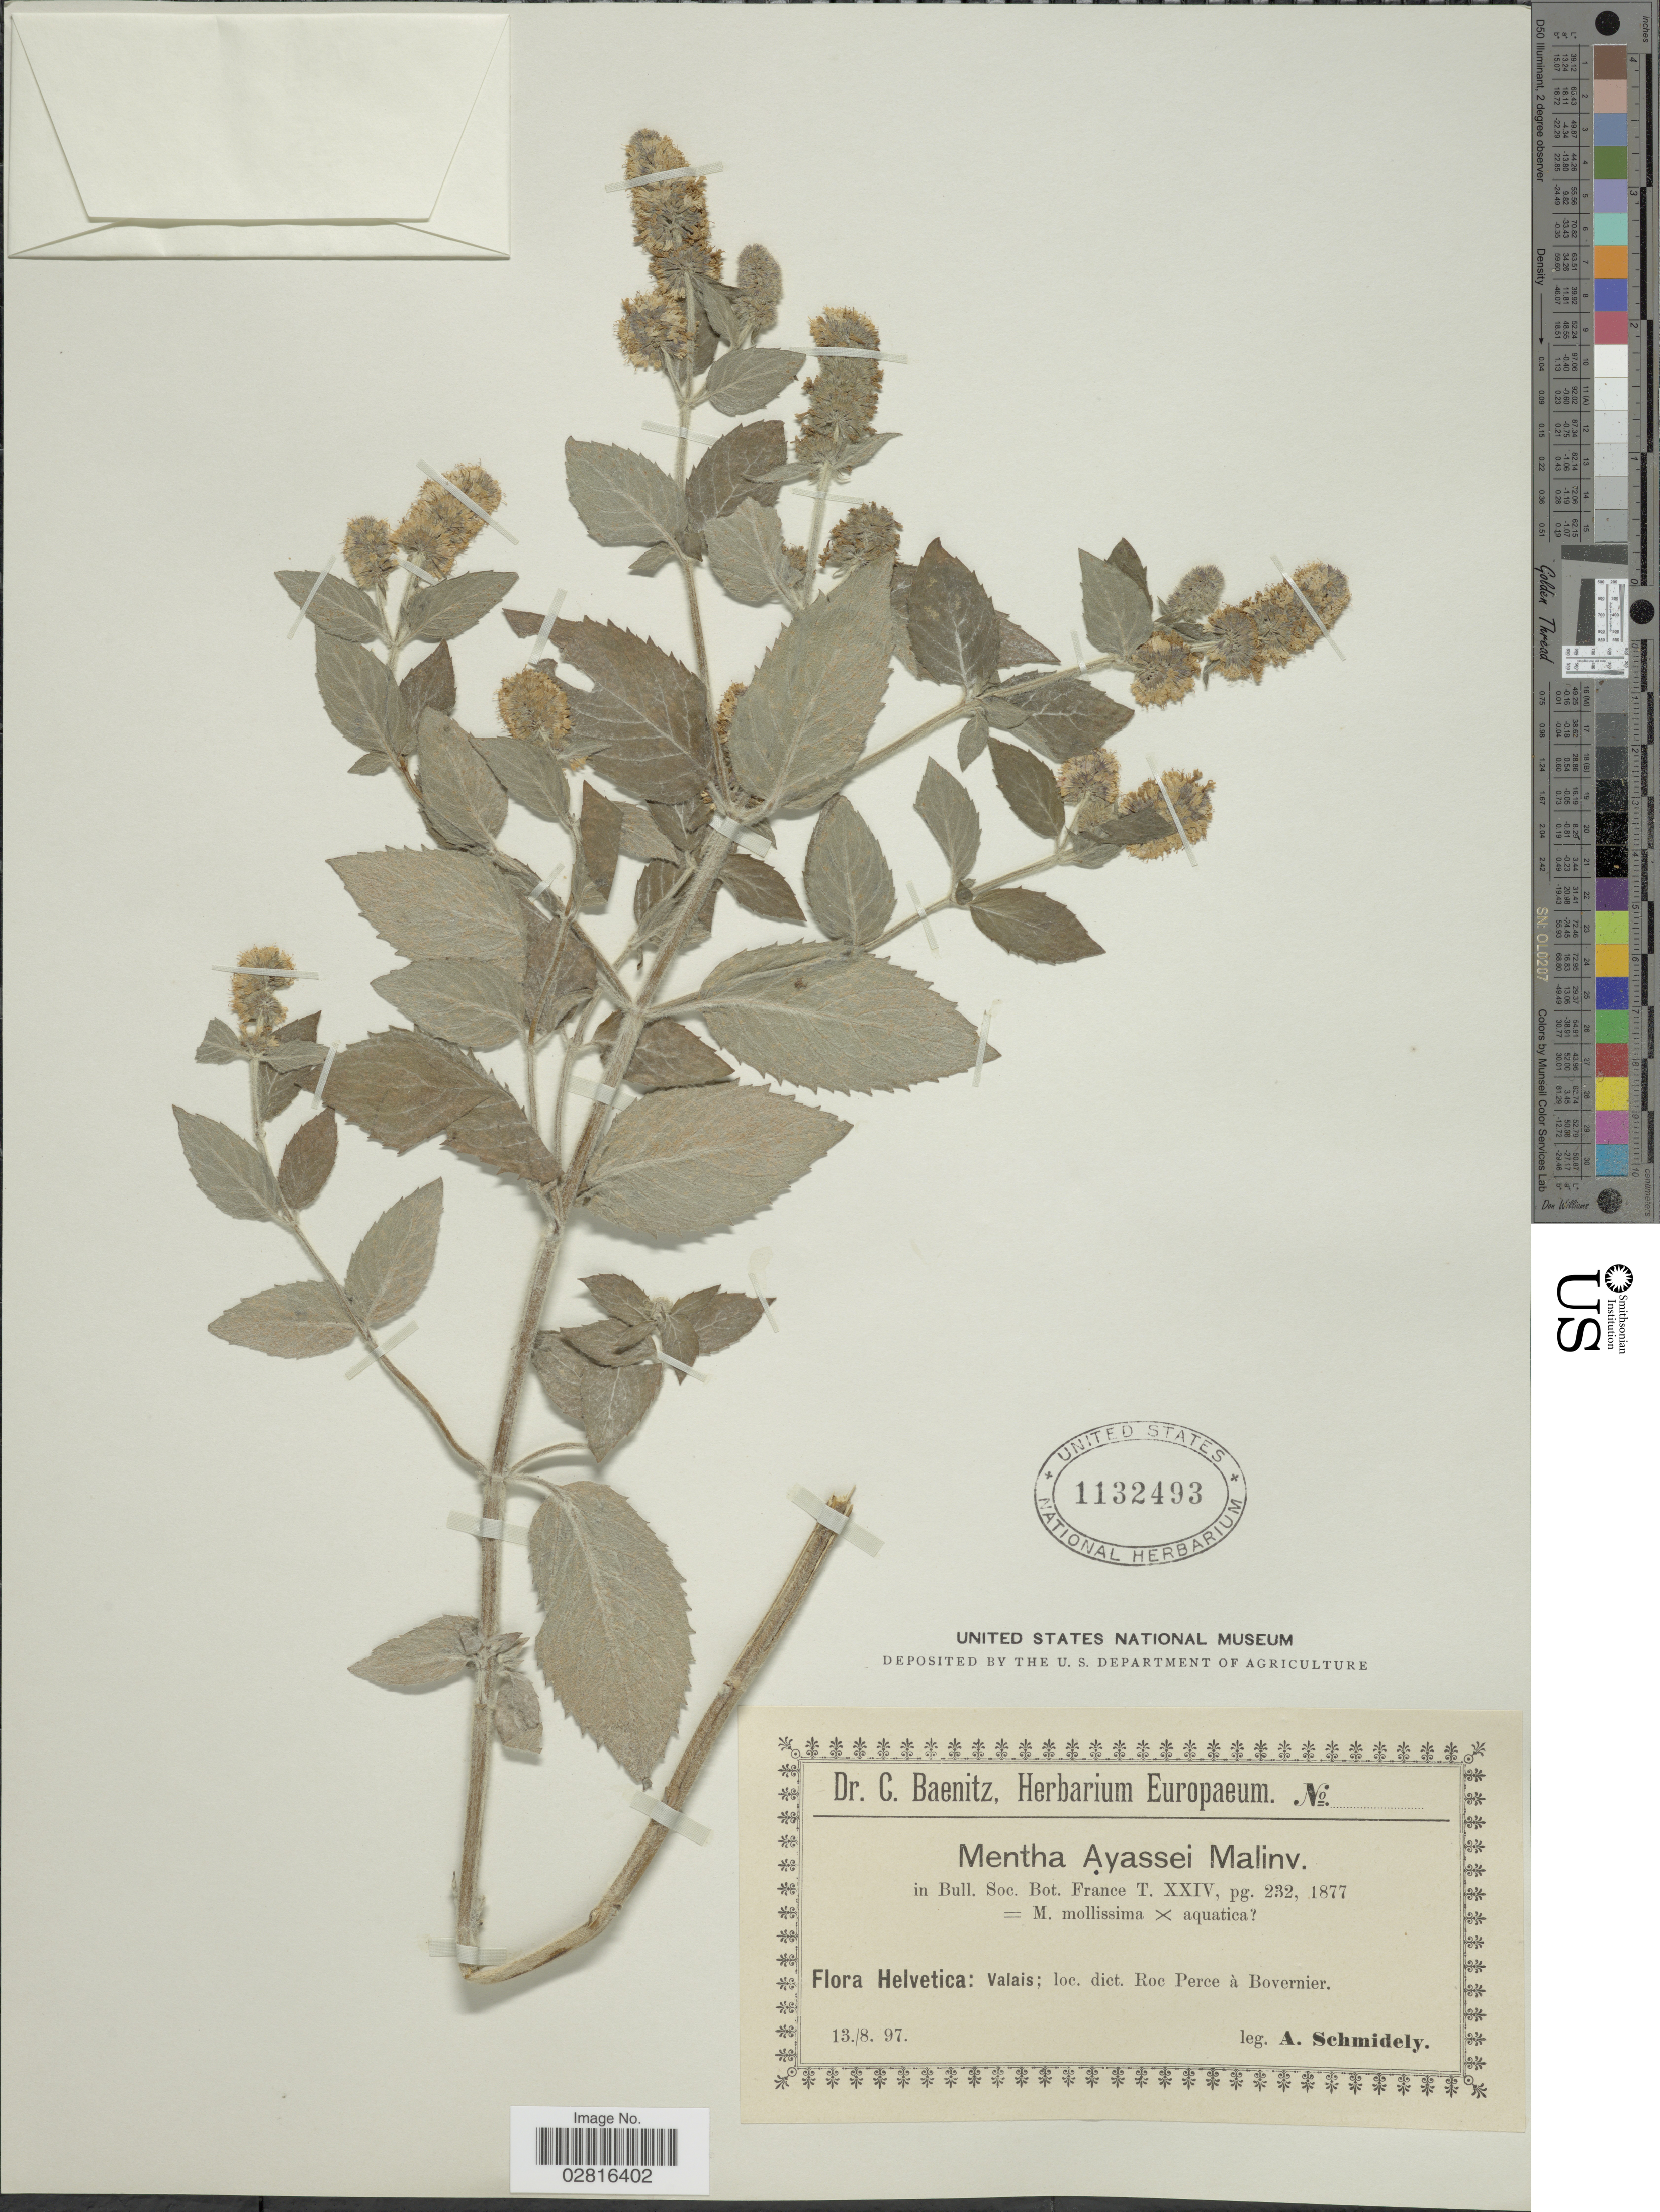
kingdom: Plantae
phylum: Tracheophyta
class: Magnoliopsida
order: Lamiales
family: Lamiaceae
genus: Mentha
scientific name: Mentha x dumetorum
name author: Schult.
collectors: A. Schmidely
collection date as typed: Transcribed d/m/y: 13/8/97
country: Switzerland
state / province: Valais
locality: Loc. dict. Roc Perce à Bovernier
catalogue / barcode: US 1132493